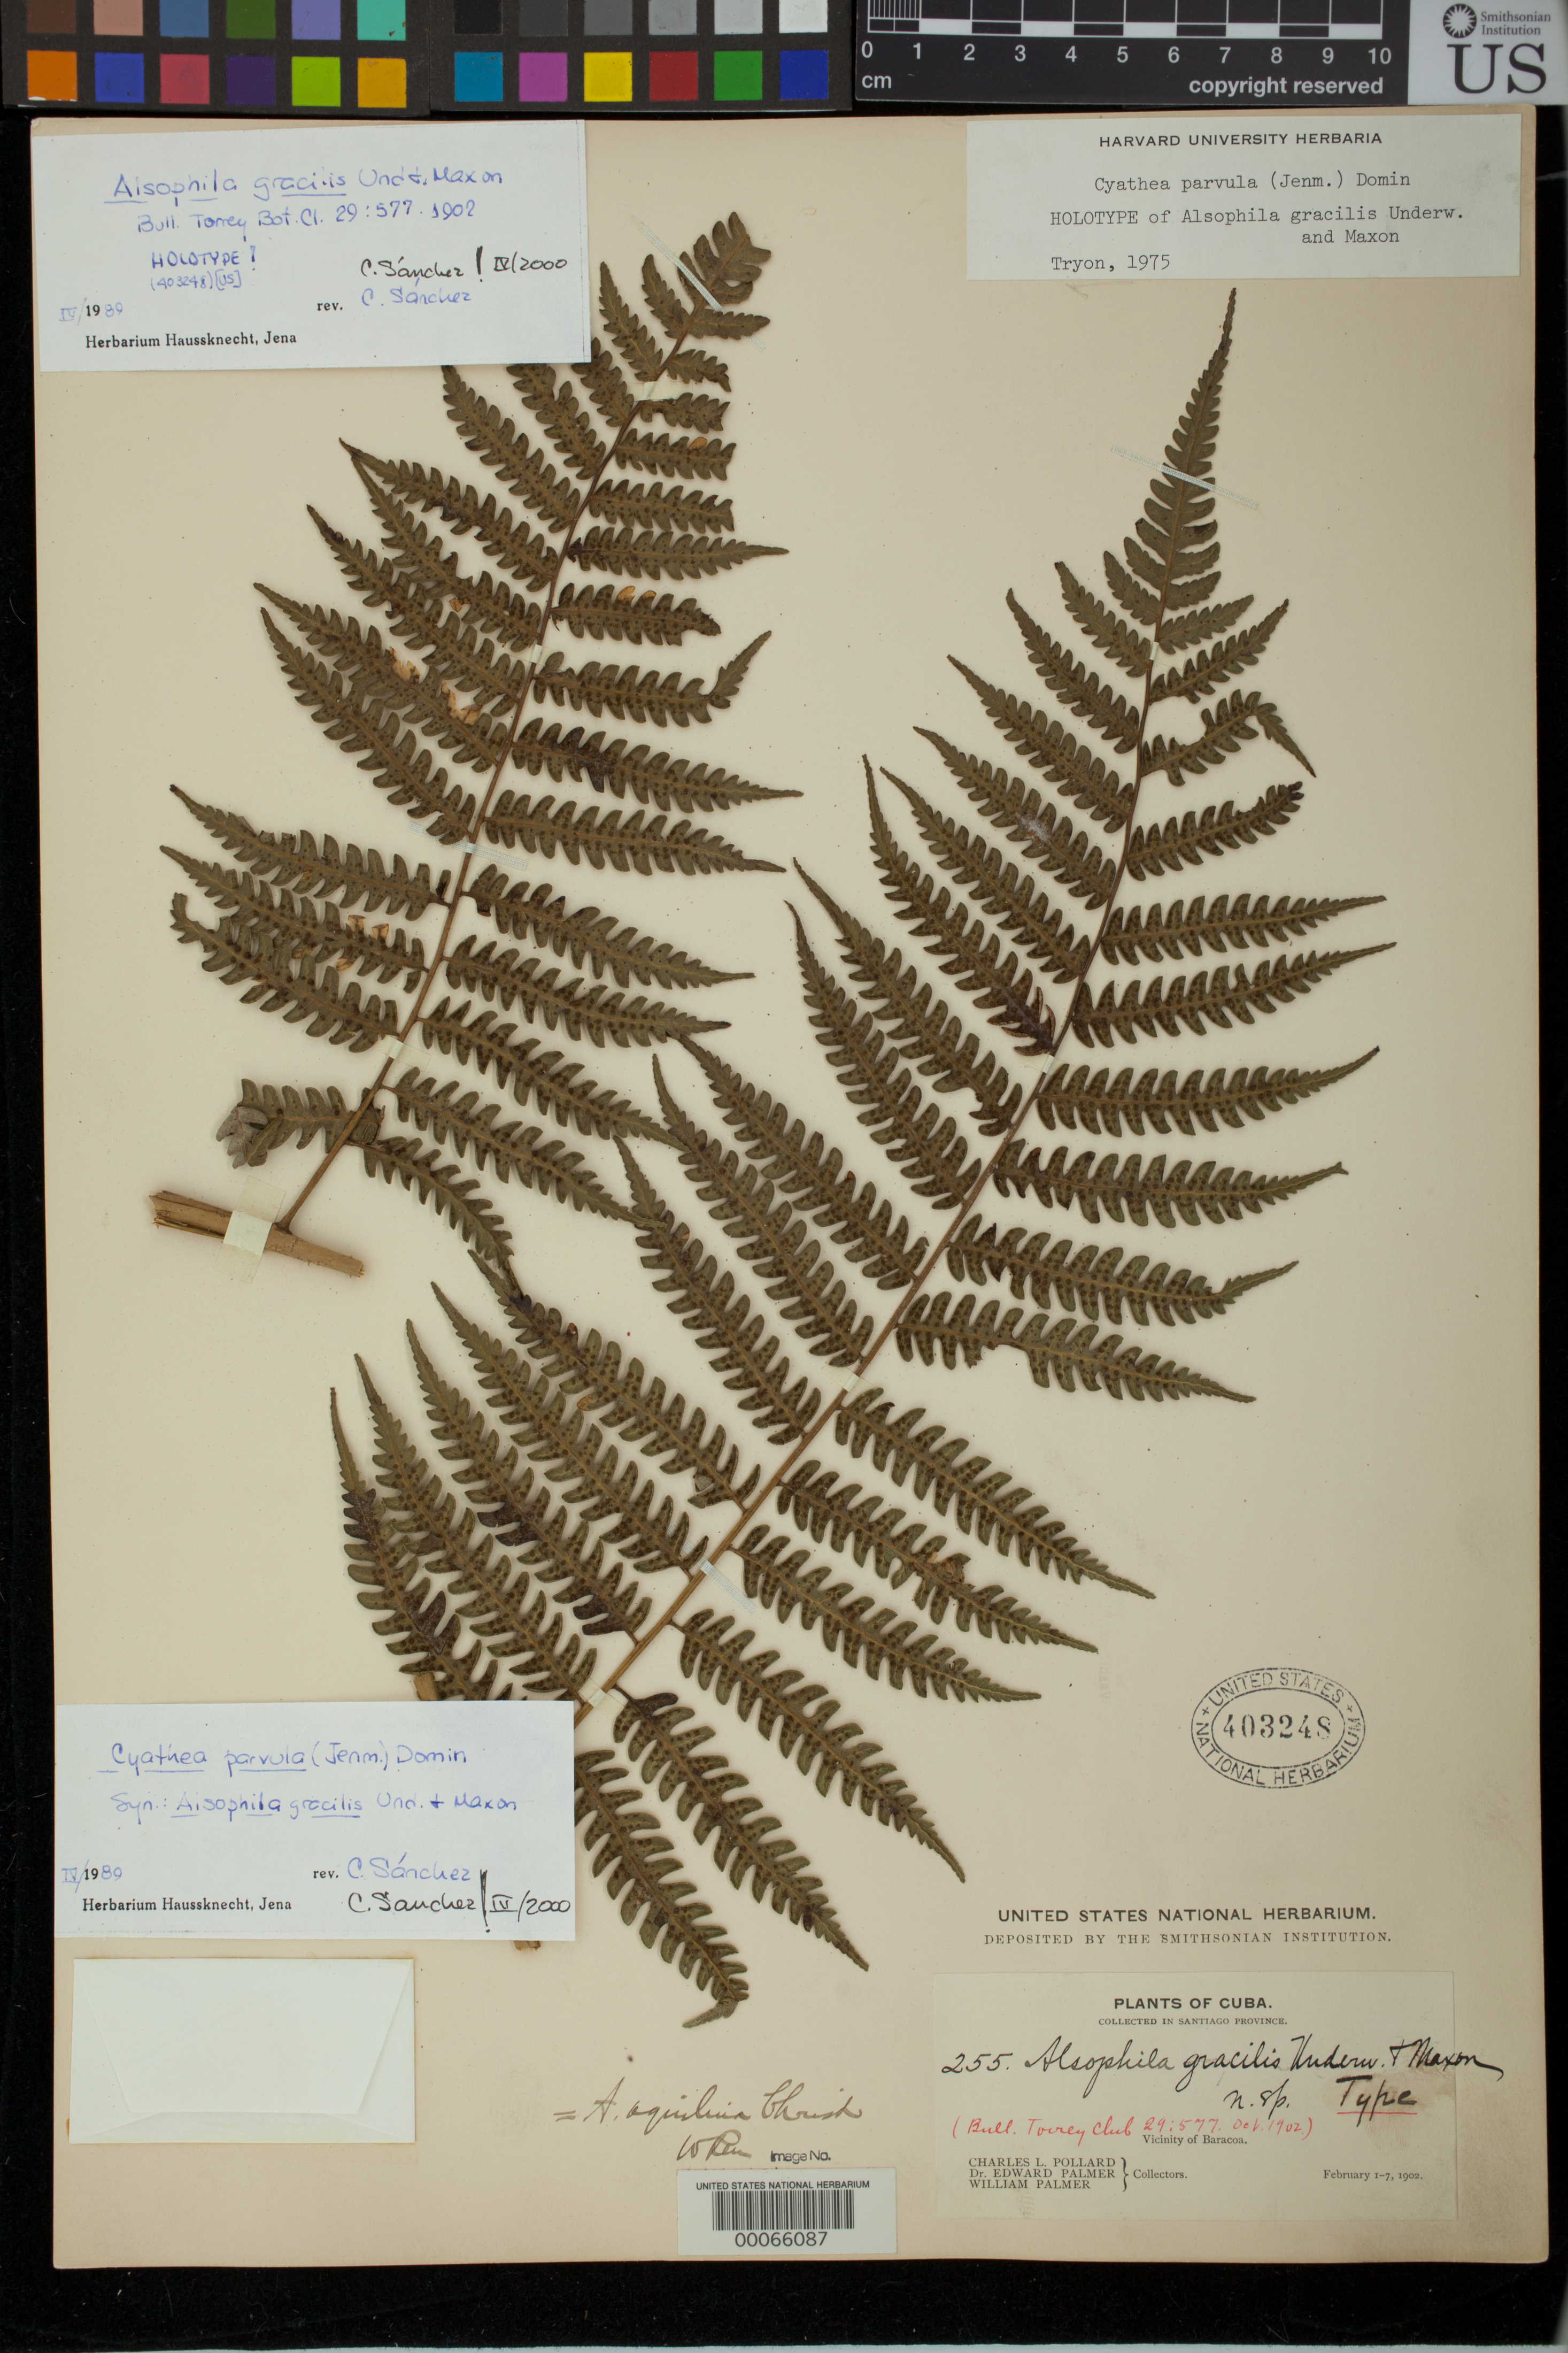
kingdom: Plantae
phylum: Tracheophyta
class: Polypodiopsida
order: Cyatheales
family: Cyatheaceae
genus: Alsophila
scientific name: Alsophila gracilis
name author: Underw. & Maxon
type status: Holotype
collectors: C. L. Pollard, E. Palmer & W. Palmer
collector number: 255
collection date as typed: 01 Feb 1902 to 07 Feb 1902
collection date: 1902-02-01/1902-02-07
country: Cuba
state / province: Santiago de Cuba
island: Greater Antilles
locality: Vicinity of Baracoa.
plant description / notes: Protologue, "The species is founded upon sheets no. 403248 and no. 403247 in the U.S. National Herbarium" [annotations accept as holotype on 2 sheets, rather than as syntypes]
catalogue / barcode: US 403248